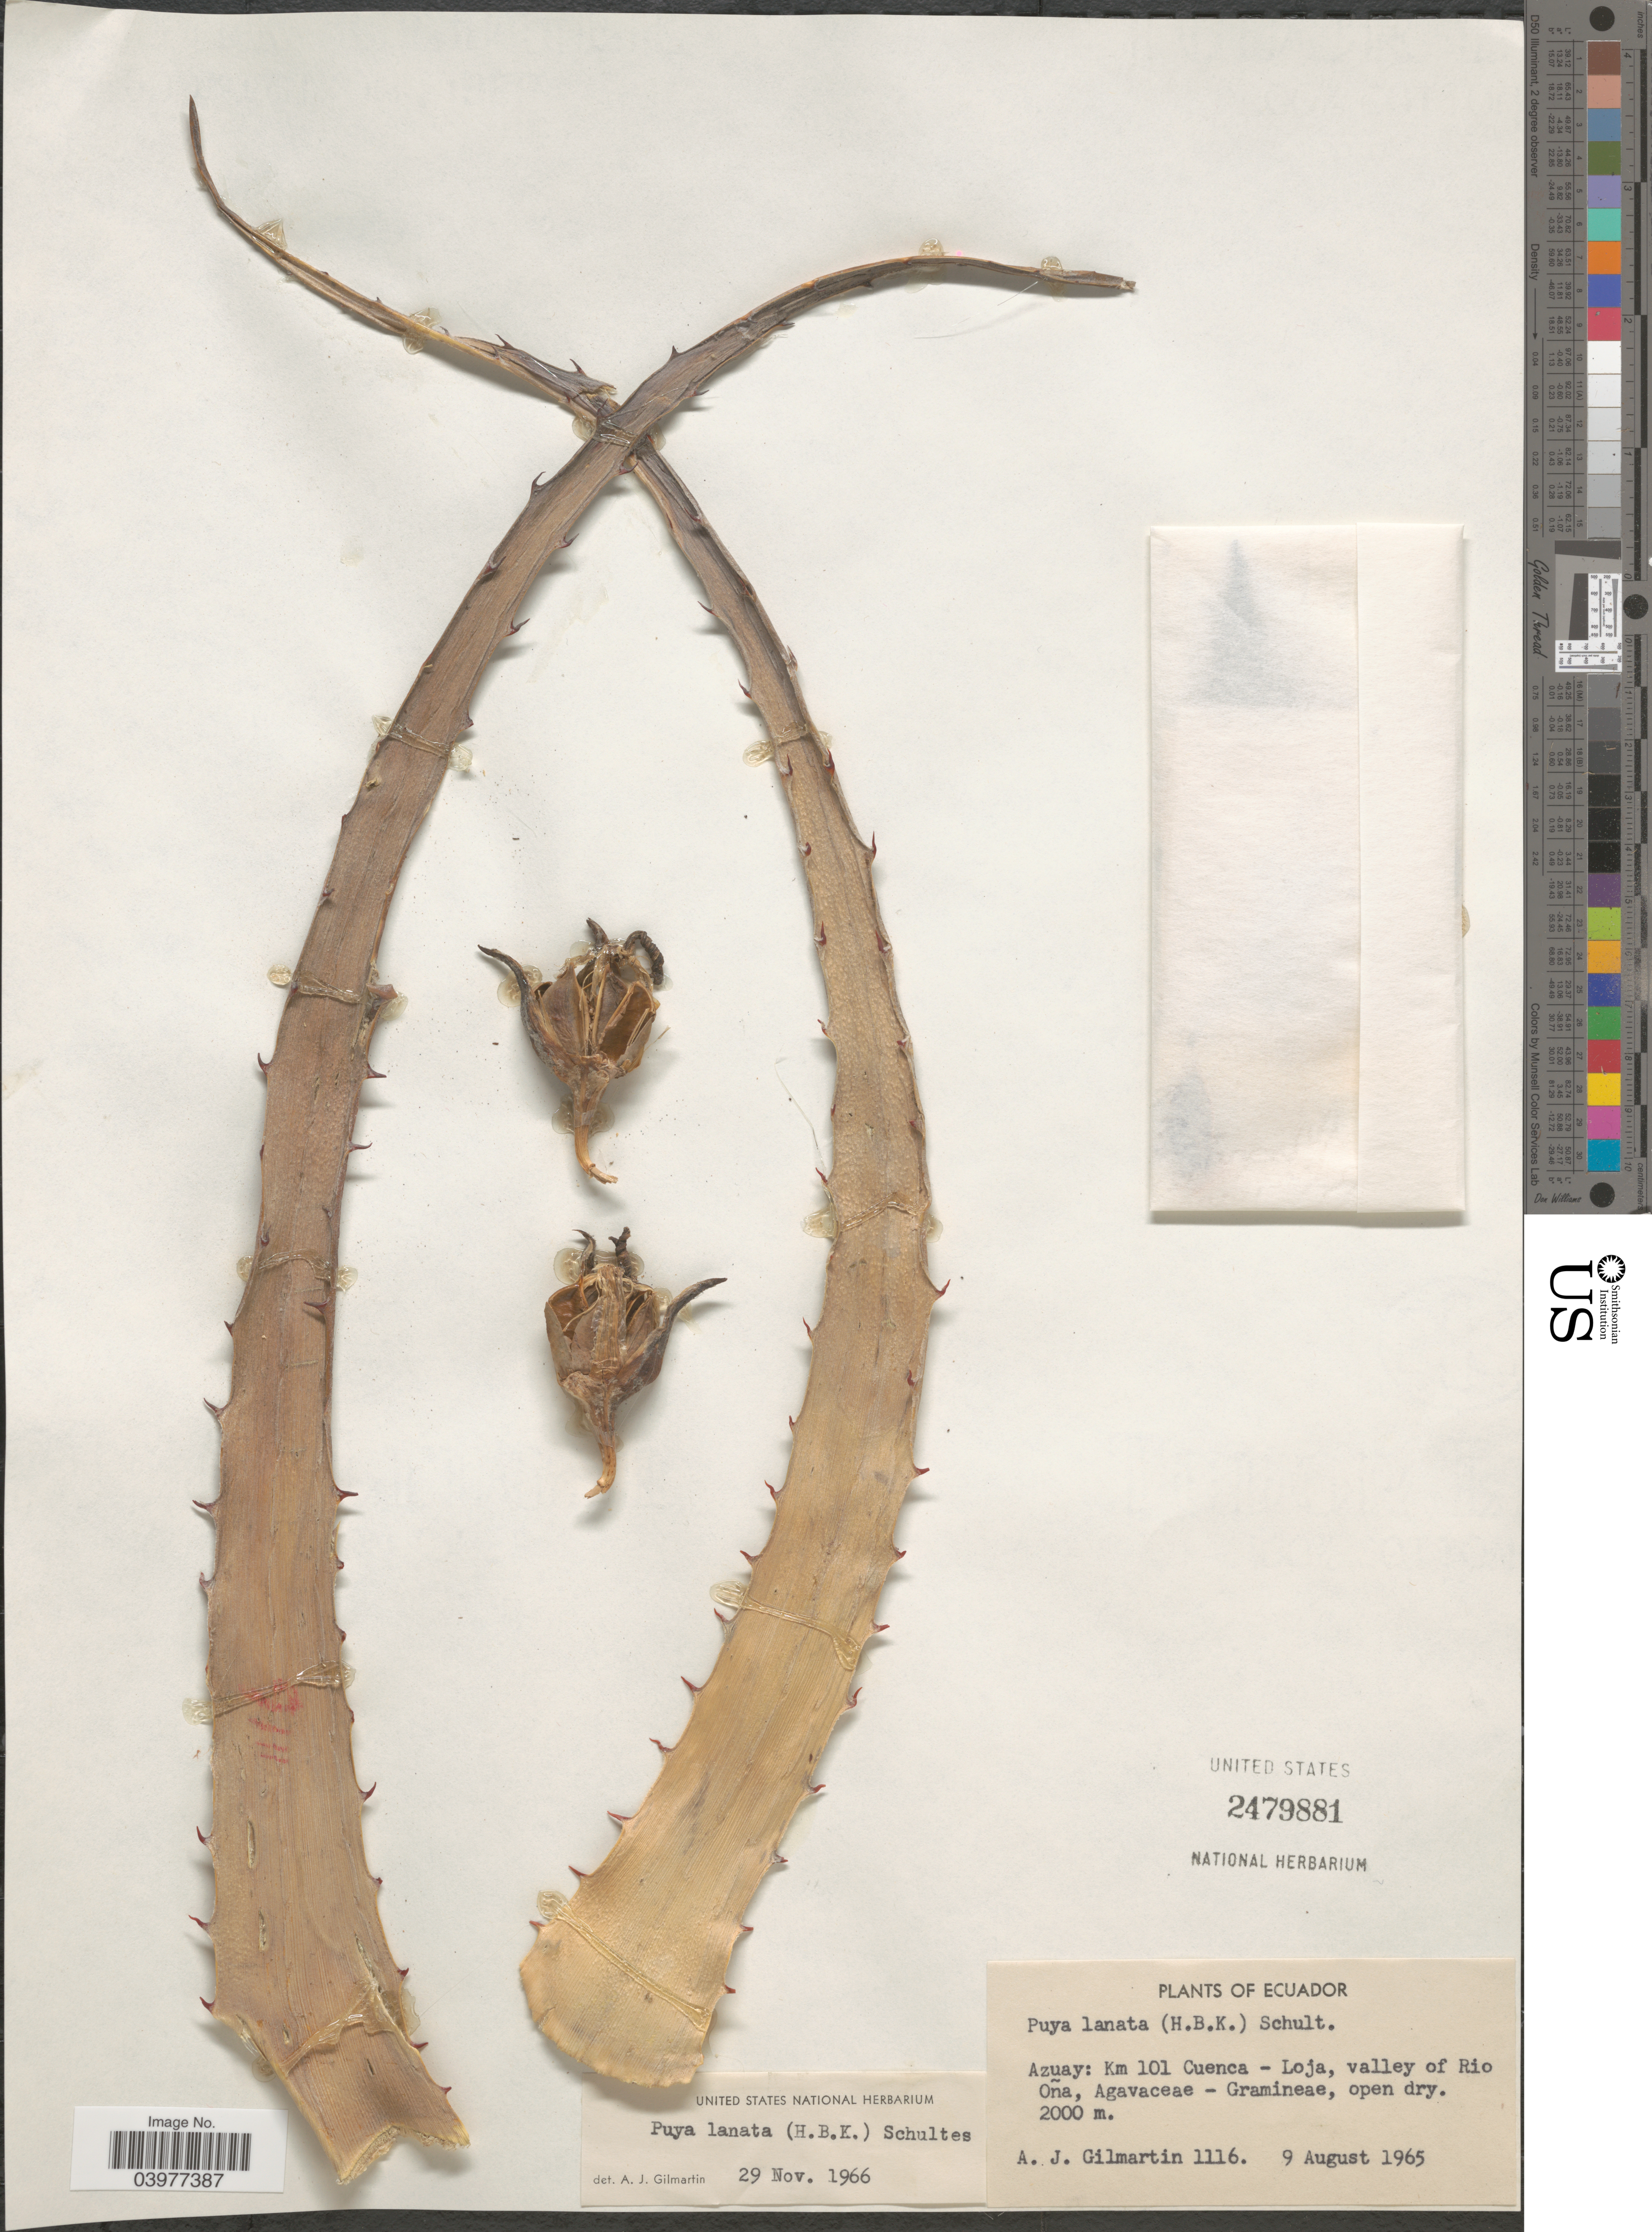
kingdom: Plantae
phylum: Tracheophyta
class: Liliopsida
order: Poales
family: Bromeliaceae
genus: Puya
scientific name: Puya lanata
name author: (Kunth) Schult. f.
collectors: A. J. Gilmartin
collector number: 1116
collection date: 1965-08-09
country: Ecuador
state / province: Azuay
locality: Km 101 Cuenca - Loja, valley of Rio Oña.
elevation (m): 2000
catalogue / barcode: US 2479881